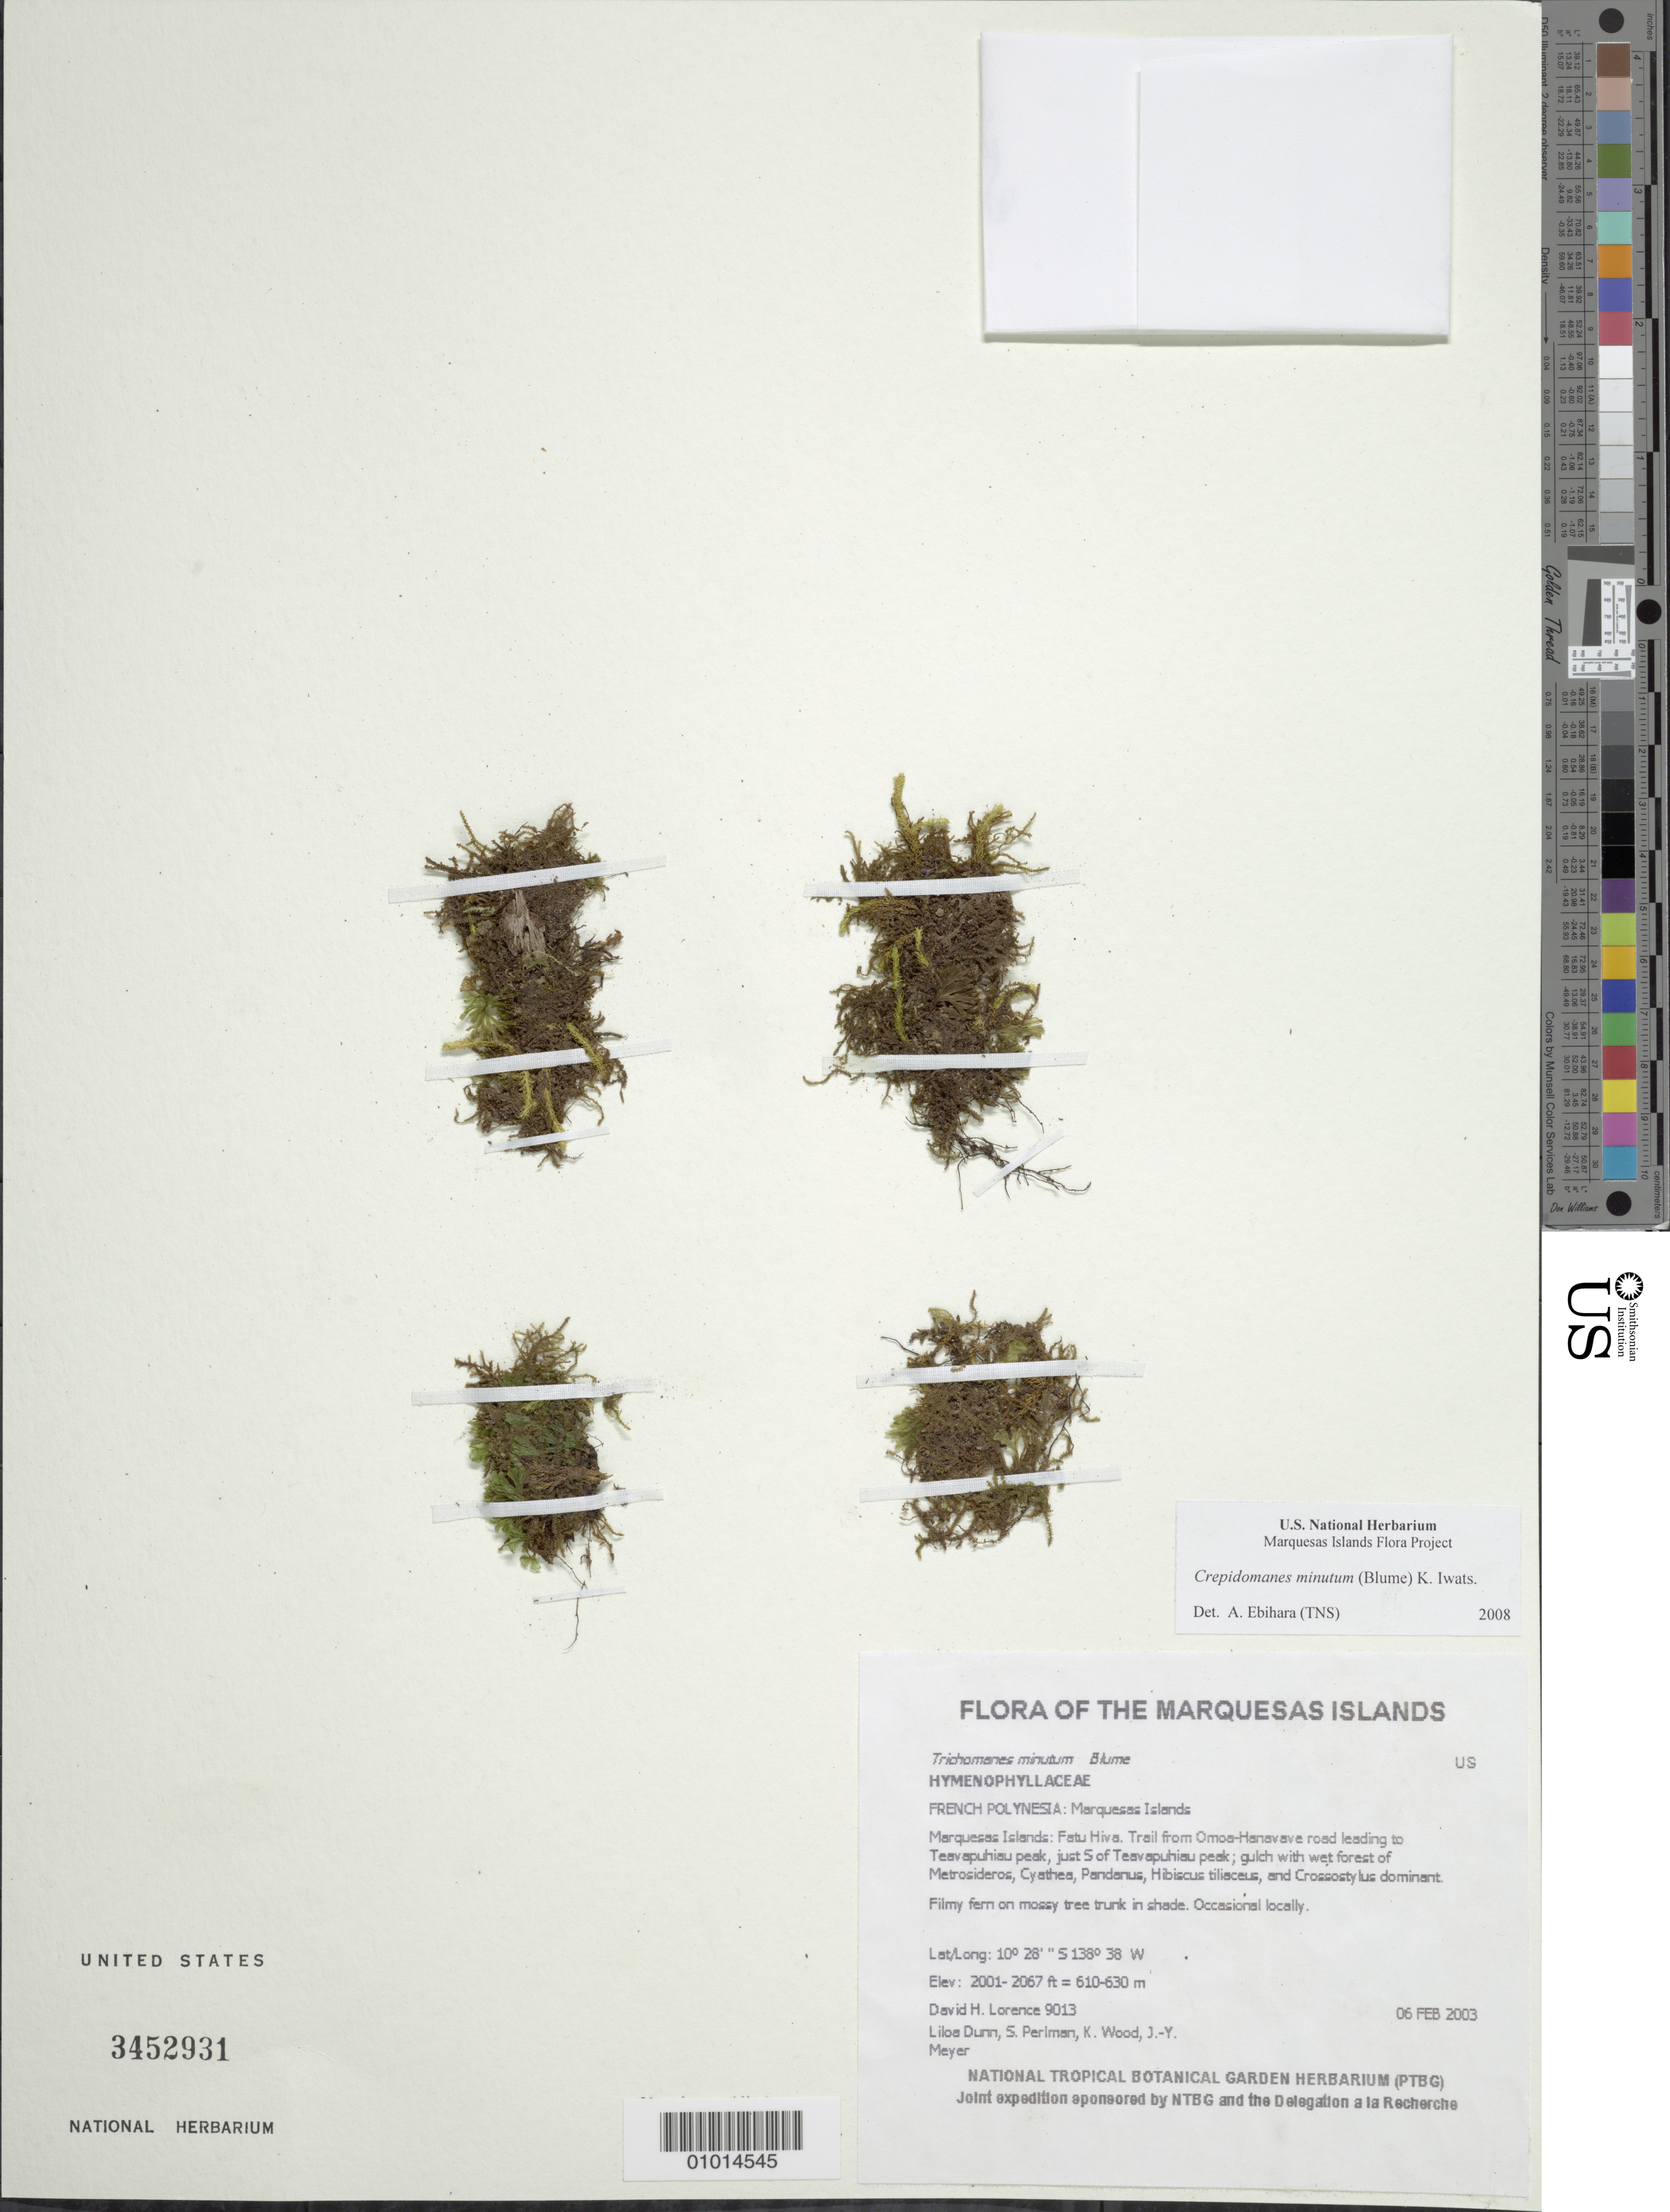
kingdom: Plantae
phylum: Tracheophyta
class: Polypodiopsida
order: Hymenophyllales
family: Hymenophyllaceae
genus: Crepidomanes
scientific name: Crepidomanes minutum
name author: (Blume) K. Iwats.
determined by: Ebihara, A.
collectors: D. Lorence, S. P. Perlman, K. R. Wood & J.-Y. Meyer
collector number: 9013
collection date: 2003-02-06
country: French Polynesia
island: Fatu Hiva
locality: Trail from Omoa-Hanavave road leading to Teavapuhiau peak, just S of Teavapuhiau peak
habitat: Gulch with wet forest of Metrosideros, Cyathea, Pandanus, Hibiscus tiliaceus, and Crossostylus dominant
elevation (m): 610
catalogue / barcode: US 3452931